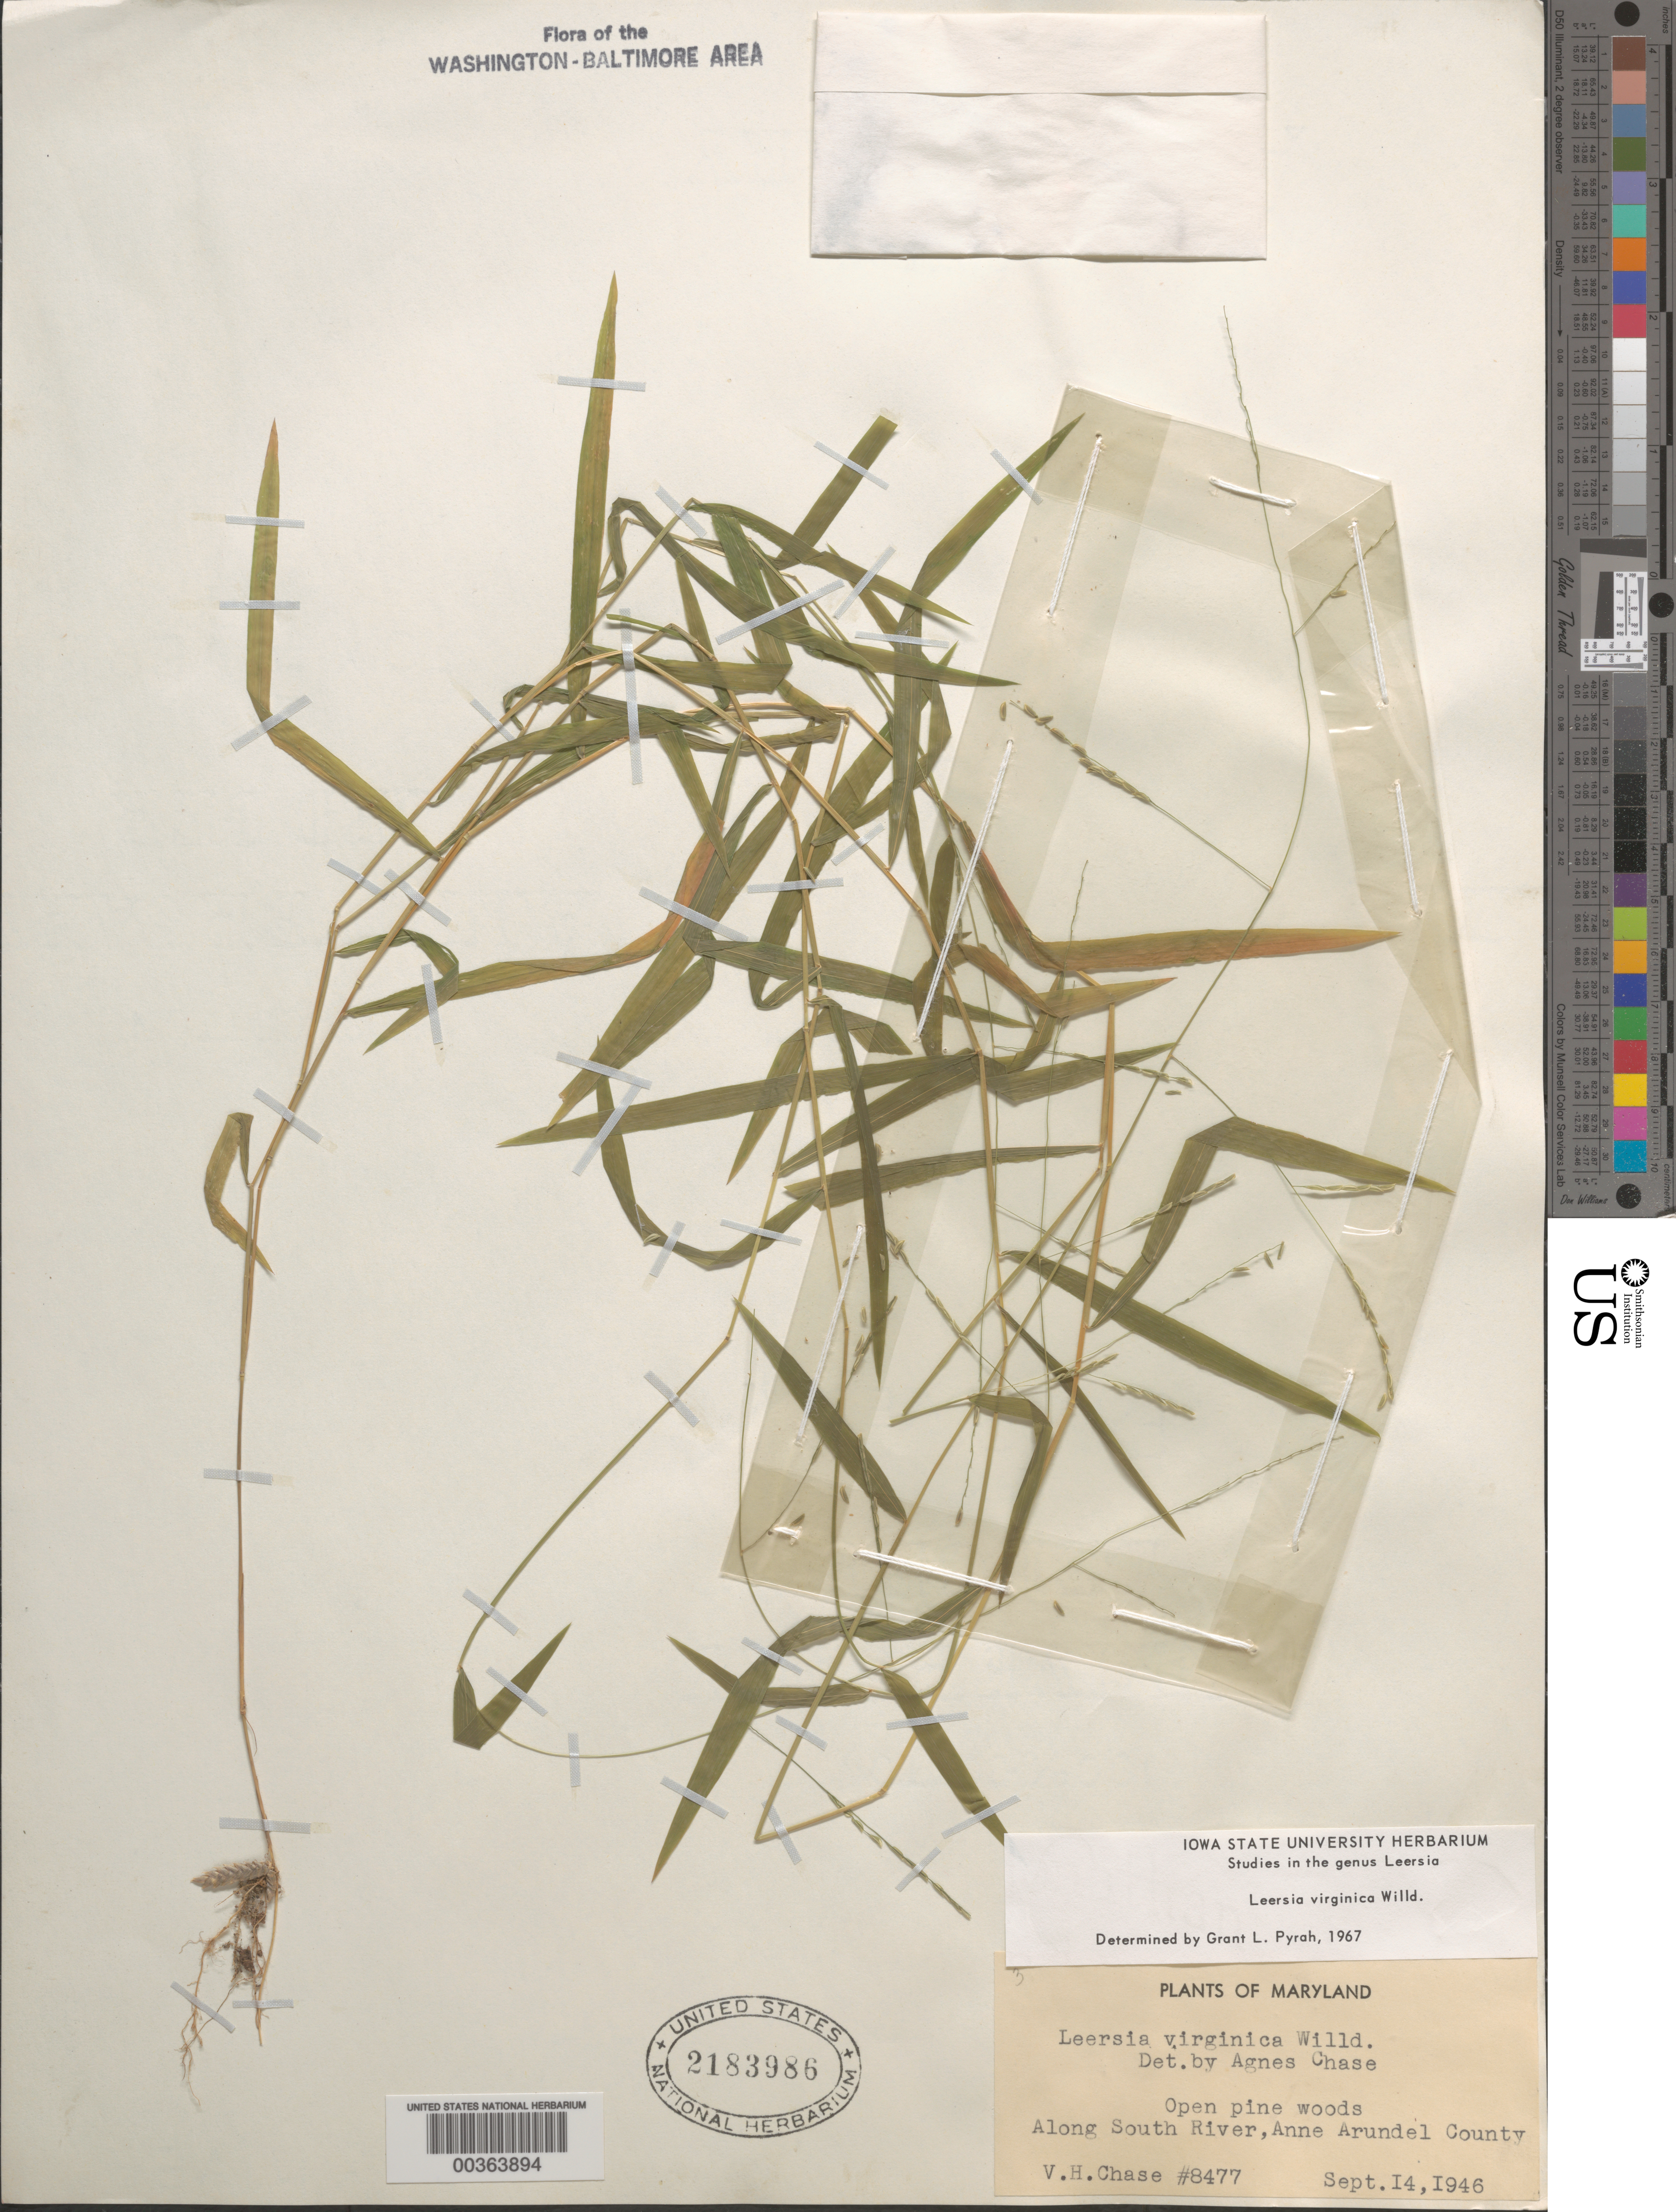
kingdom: Plantae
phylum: Tracheophyta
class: Liliopsida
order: Poales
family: Poaceae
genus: Leersia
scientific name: Leersia virginica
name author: Willd.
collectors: V. H. Chase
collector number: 8477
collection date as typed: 14 Sep 1946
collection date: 1946-09-14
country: United States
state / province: Maryland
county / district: Anne Arundel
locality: Along South River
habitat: Open pine woods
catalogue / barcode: US 2183986